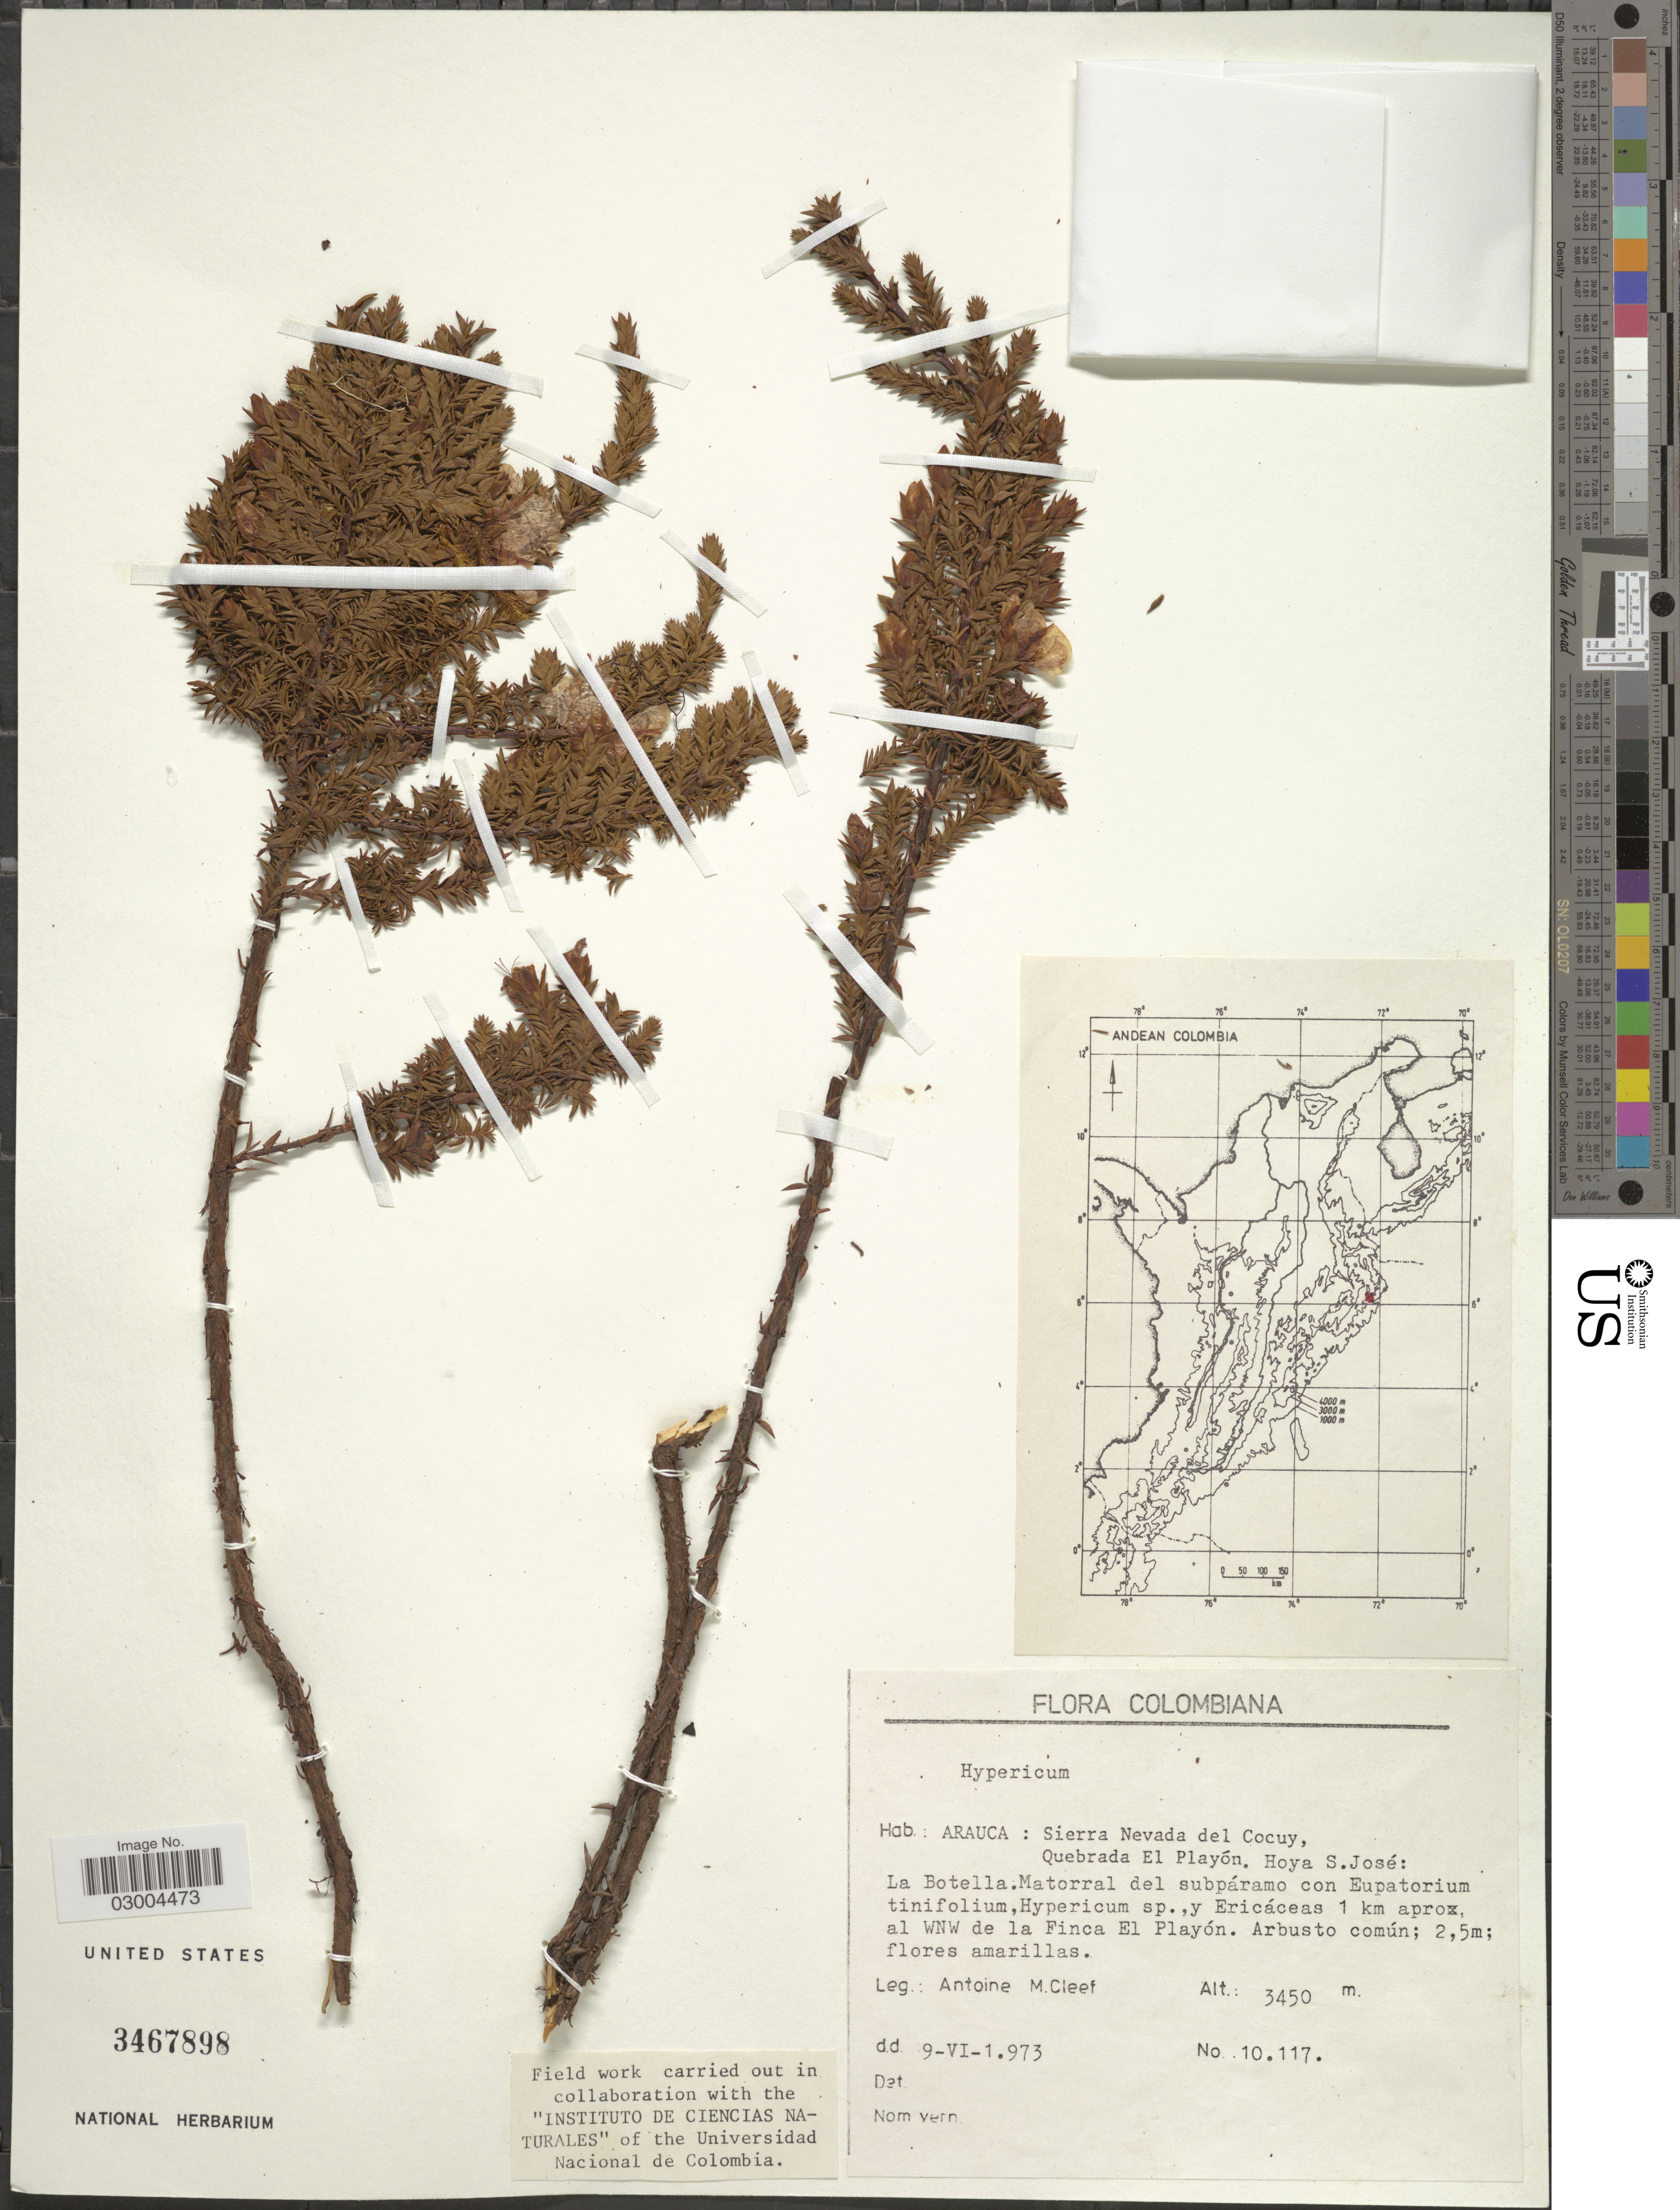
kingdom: Plantae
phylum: Tracheophyta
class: Magnoliopsida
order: Malpighiales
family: Hypericaceae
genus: Hypericum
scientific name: Hypericum sp.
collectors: A. M. Cleef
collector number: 10117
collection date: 1973-06-09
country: Colombia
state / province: Arauca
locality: Sierra Nevada del Cocuy, Quebrada El Playón. Hoya S. José: La Botella. 1 km aprox al WNW de la Finca El Playón.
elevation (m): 3450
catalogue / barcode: US 3467898